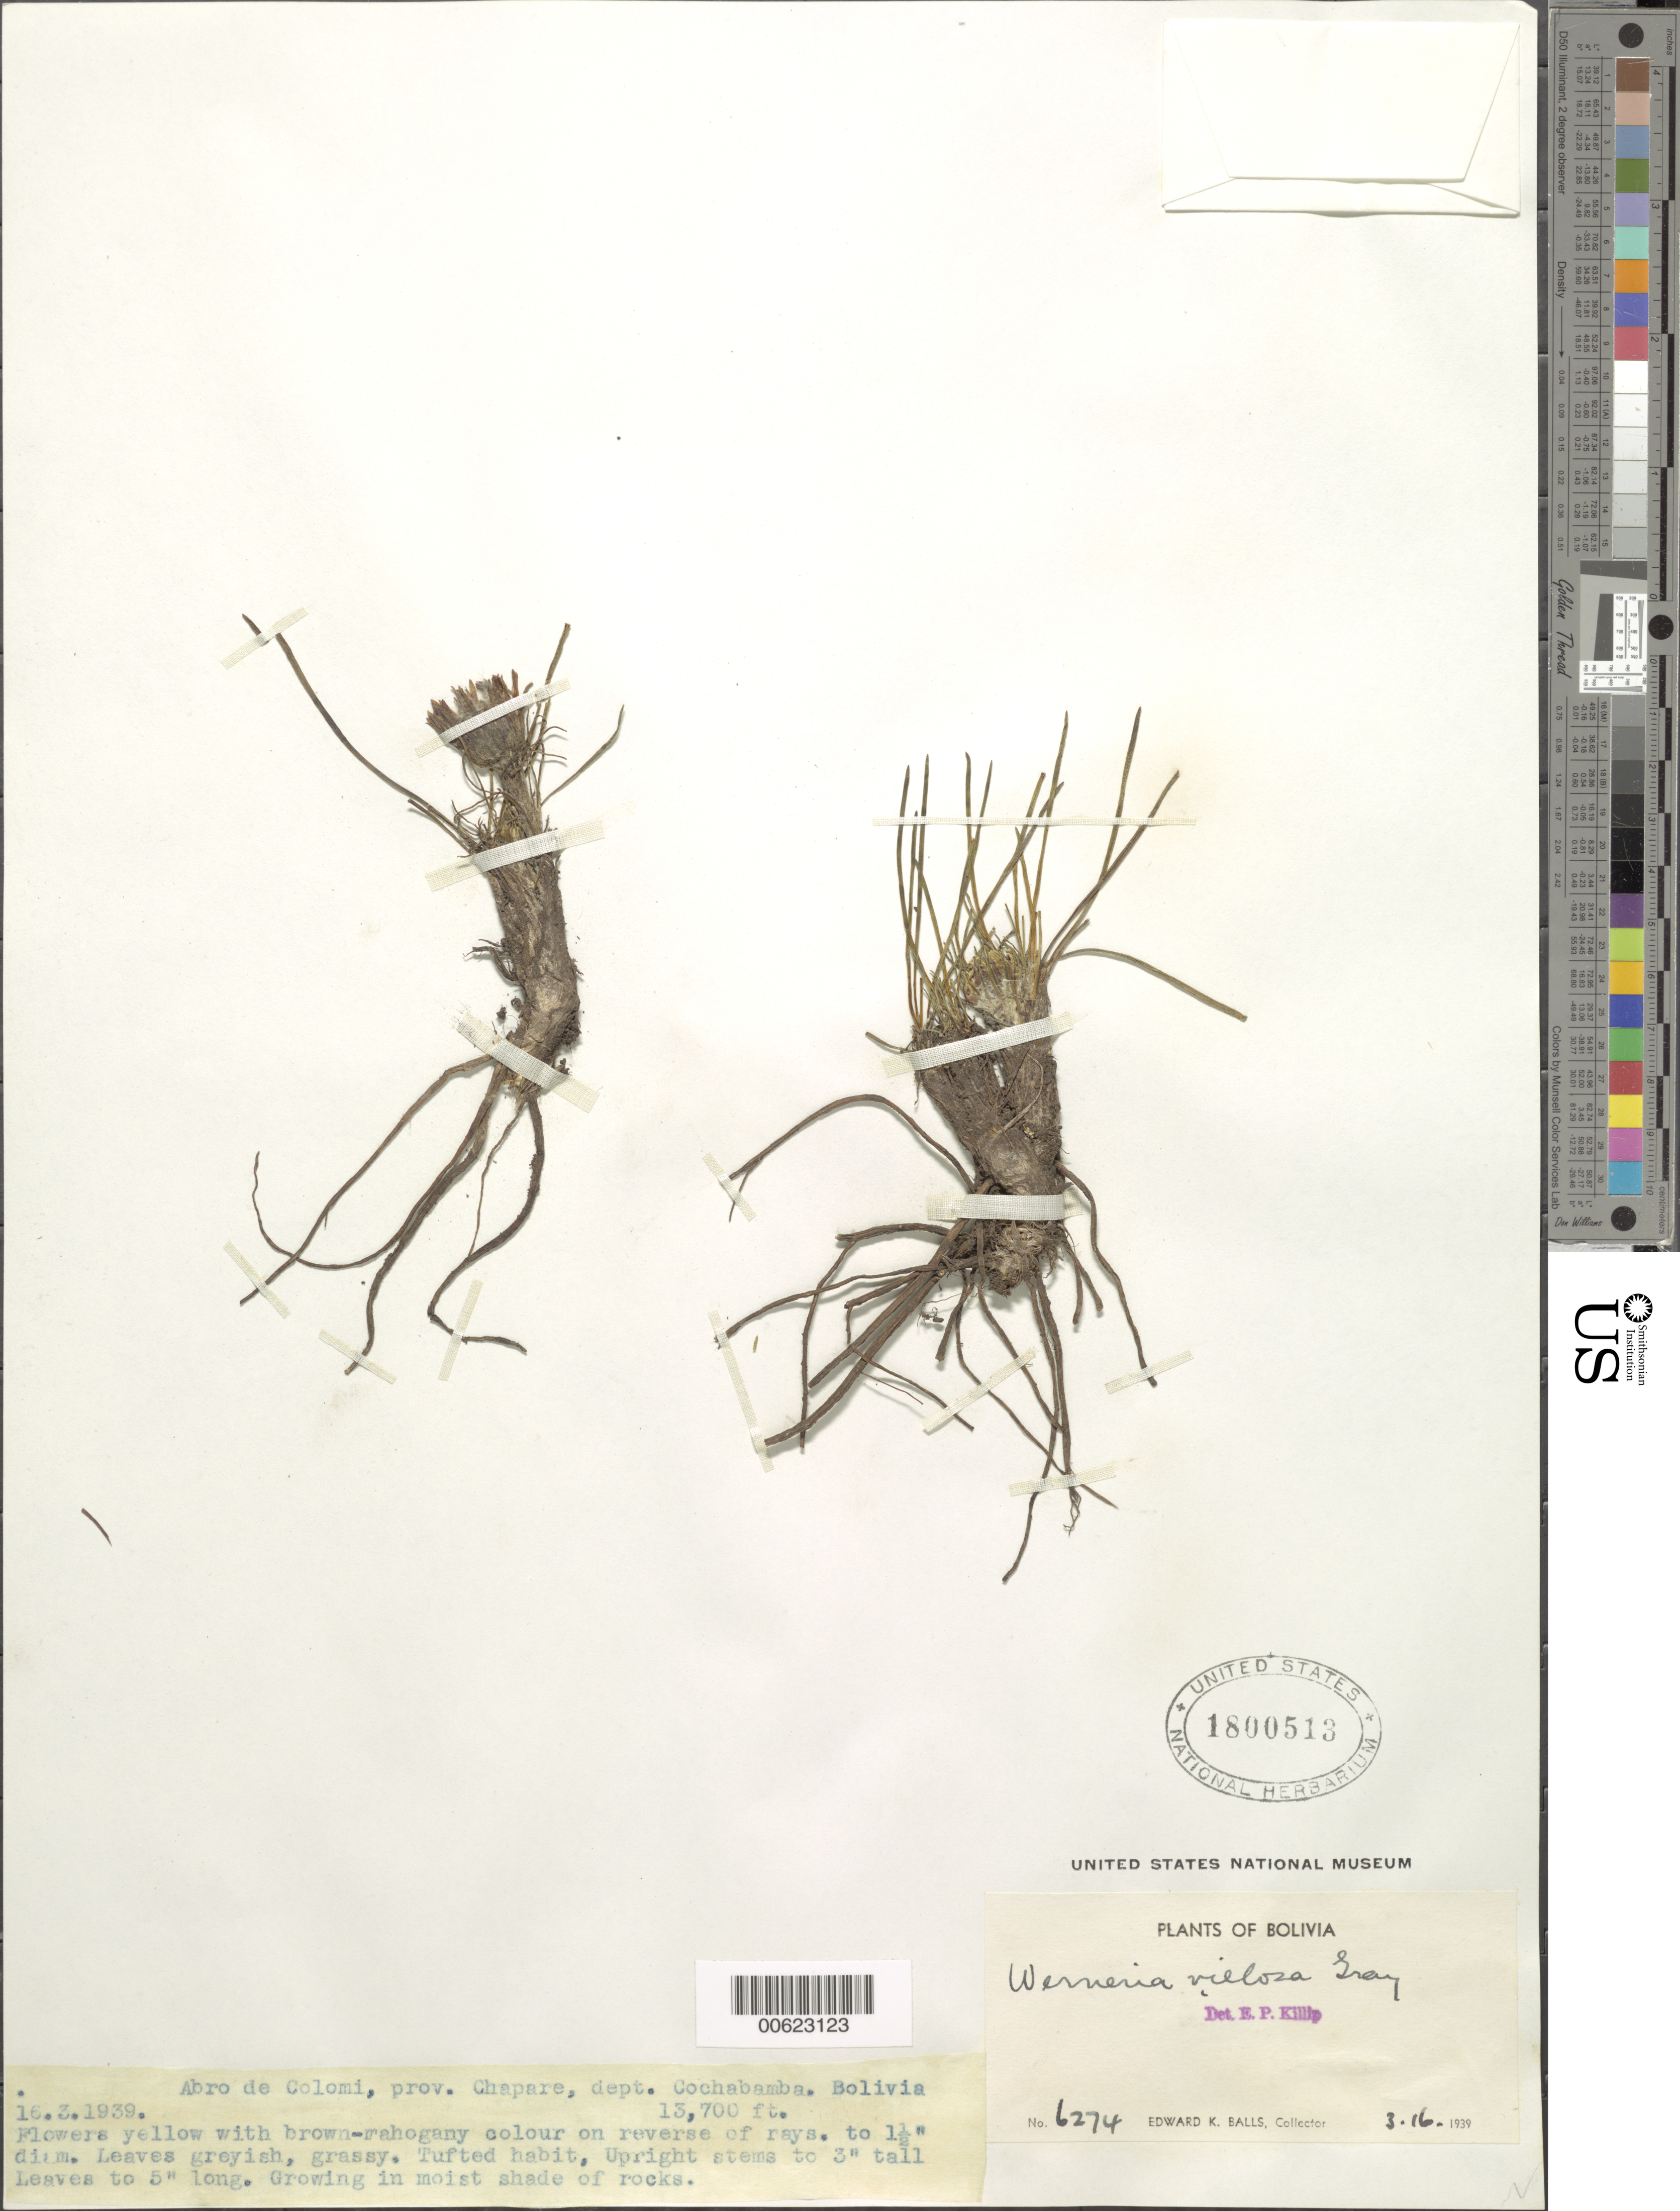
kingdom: Plantae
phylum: Tracheophyta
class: Magnoliopsida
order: Asterales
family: Asteraceae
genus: Werneria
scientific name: Werneria villosa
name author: A. Gray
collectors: E. K. Balls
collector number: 6274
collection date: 1939-03-16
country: Bolivia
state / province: Cochabamba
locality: Abro de Colomi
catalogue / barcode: US 1800513